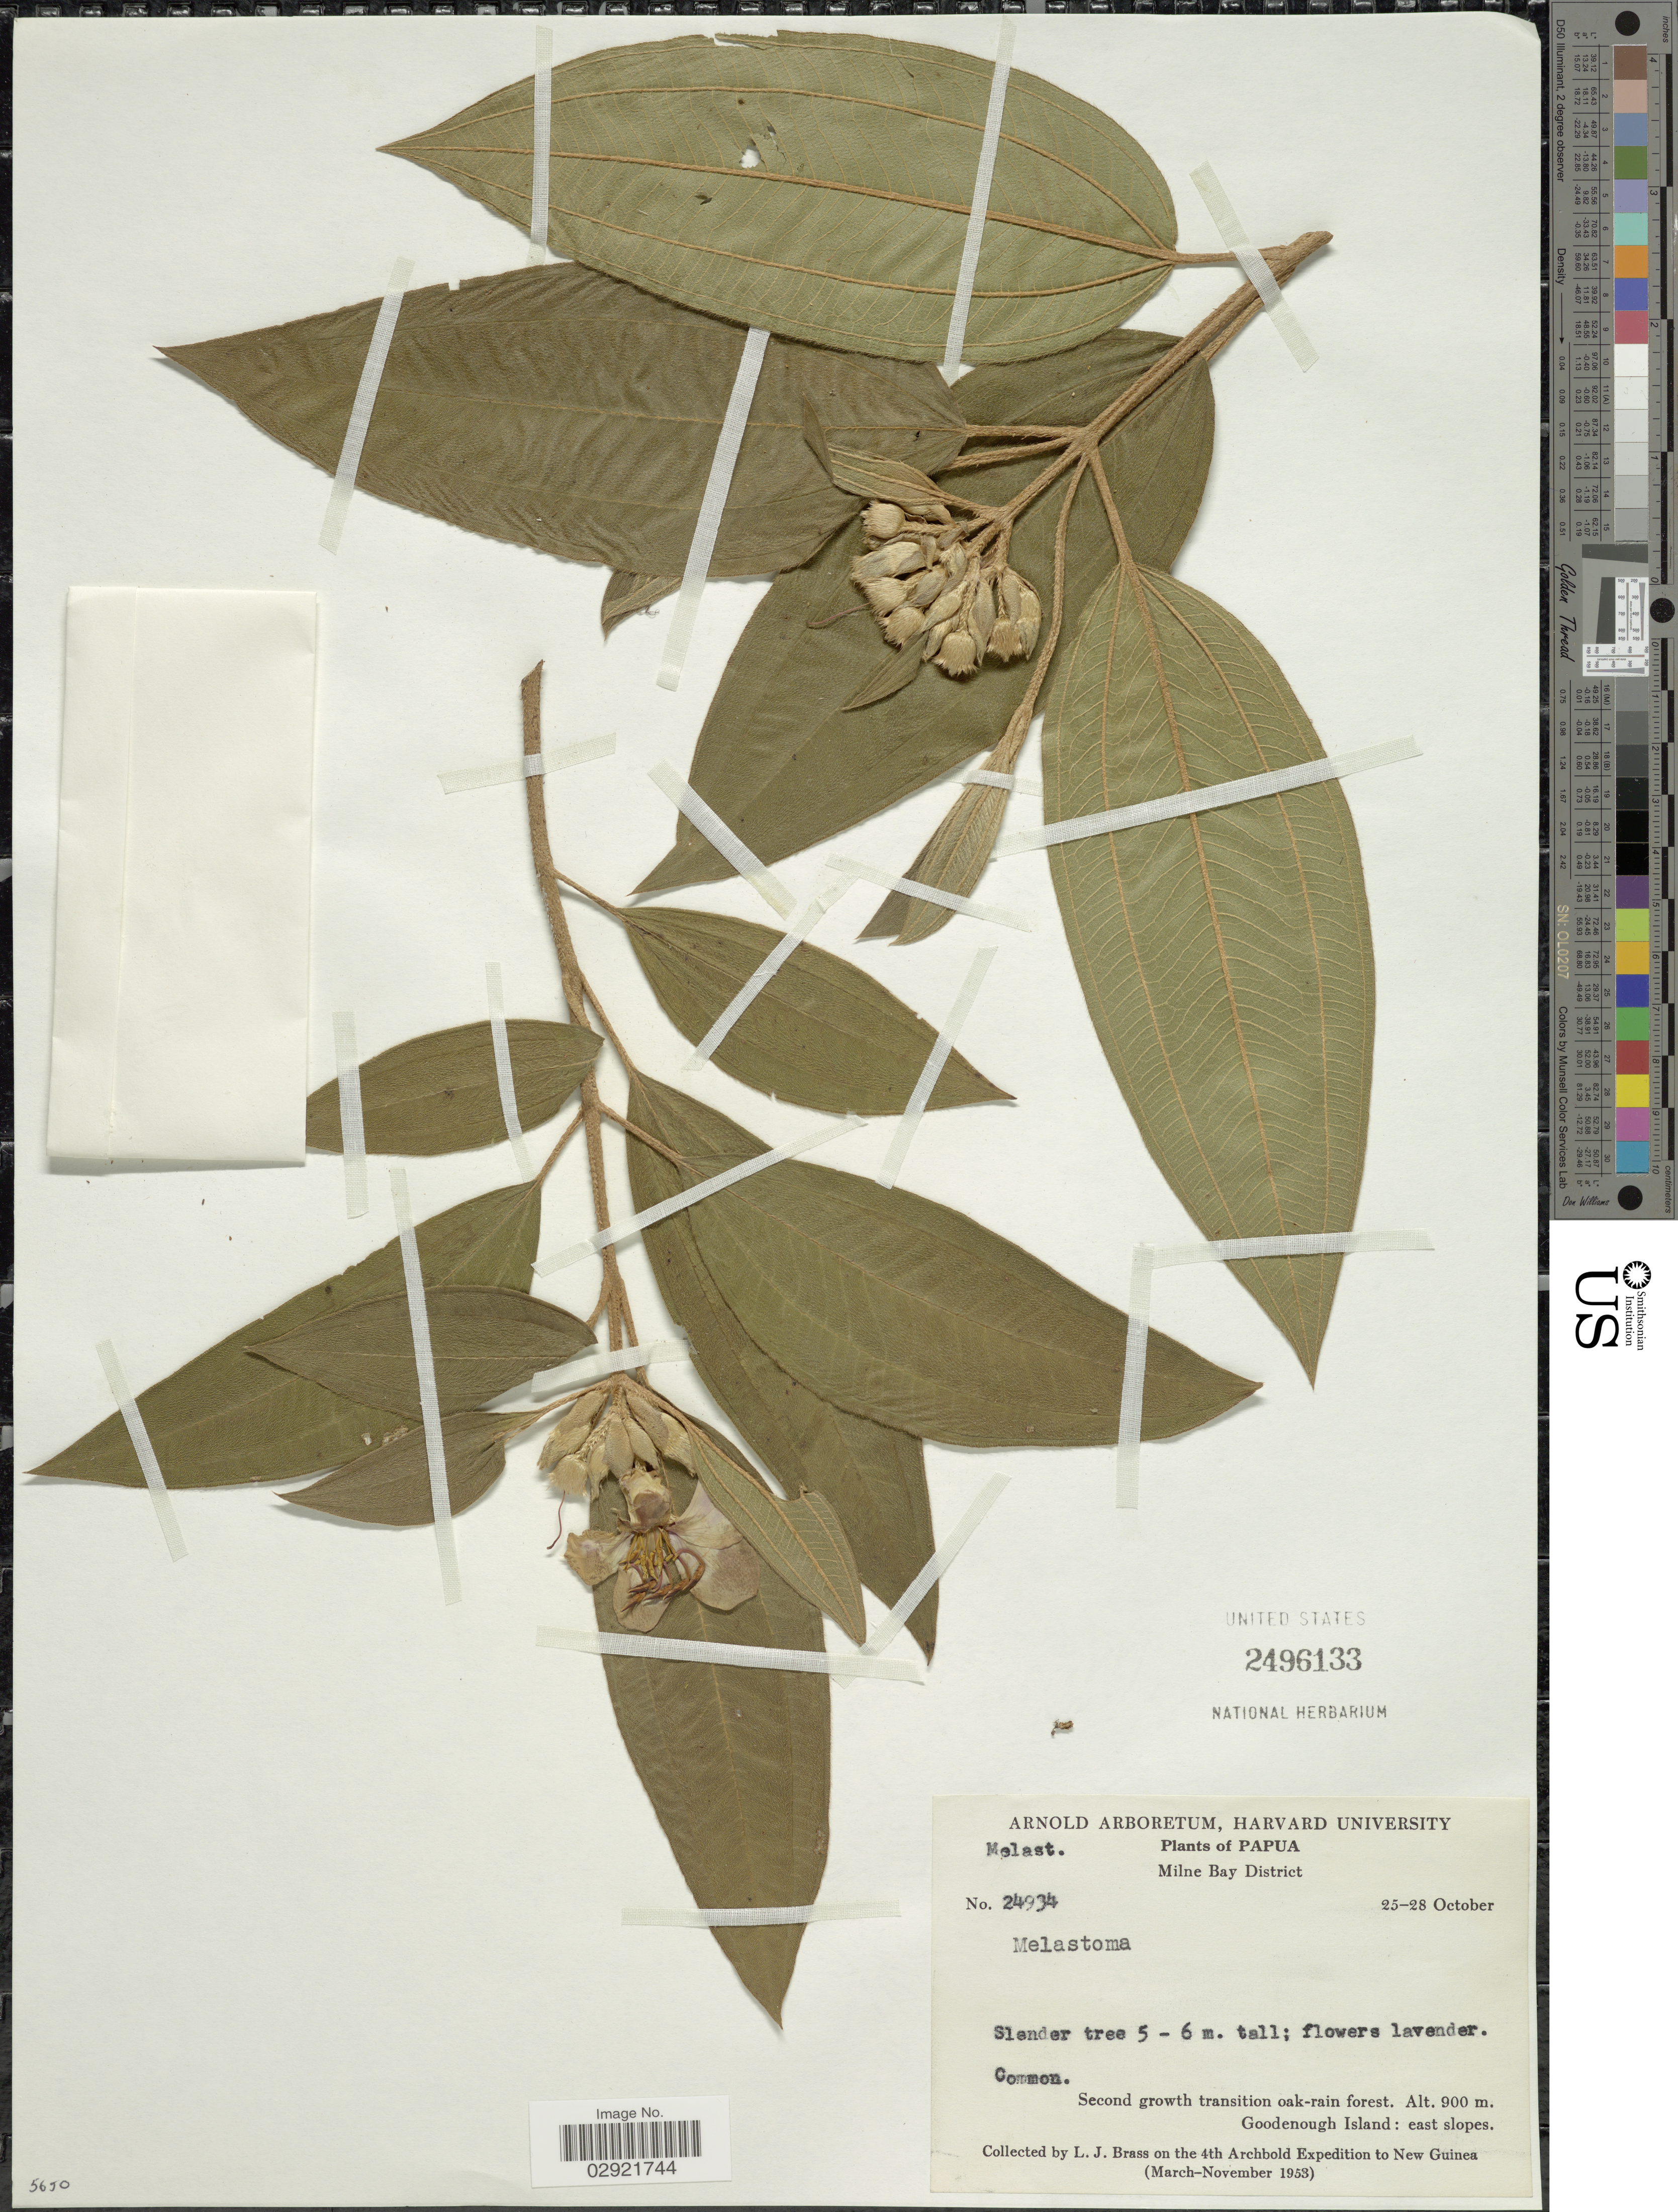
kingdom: Plantae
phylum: Tracheophyta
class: Magnoliopsida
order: Myrtales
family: Melastomataceae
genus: Melastoma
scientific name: Melastoma sp.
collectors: L. J. Brass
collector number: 24934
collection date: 1953-10-25/1953-10-28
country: Papua New Guinea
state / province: Milne Bay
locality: Milne Bay District. Second growth transition oak-rain forest. Goodenough Island: east slopes.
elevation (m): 900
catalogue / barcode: US 2496133